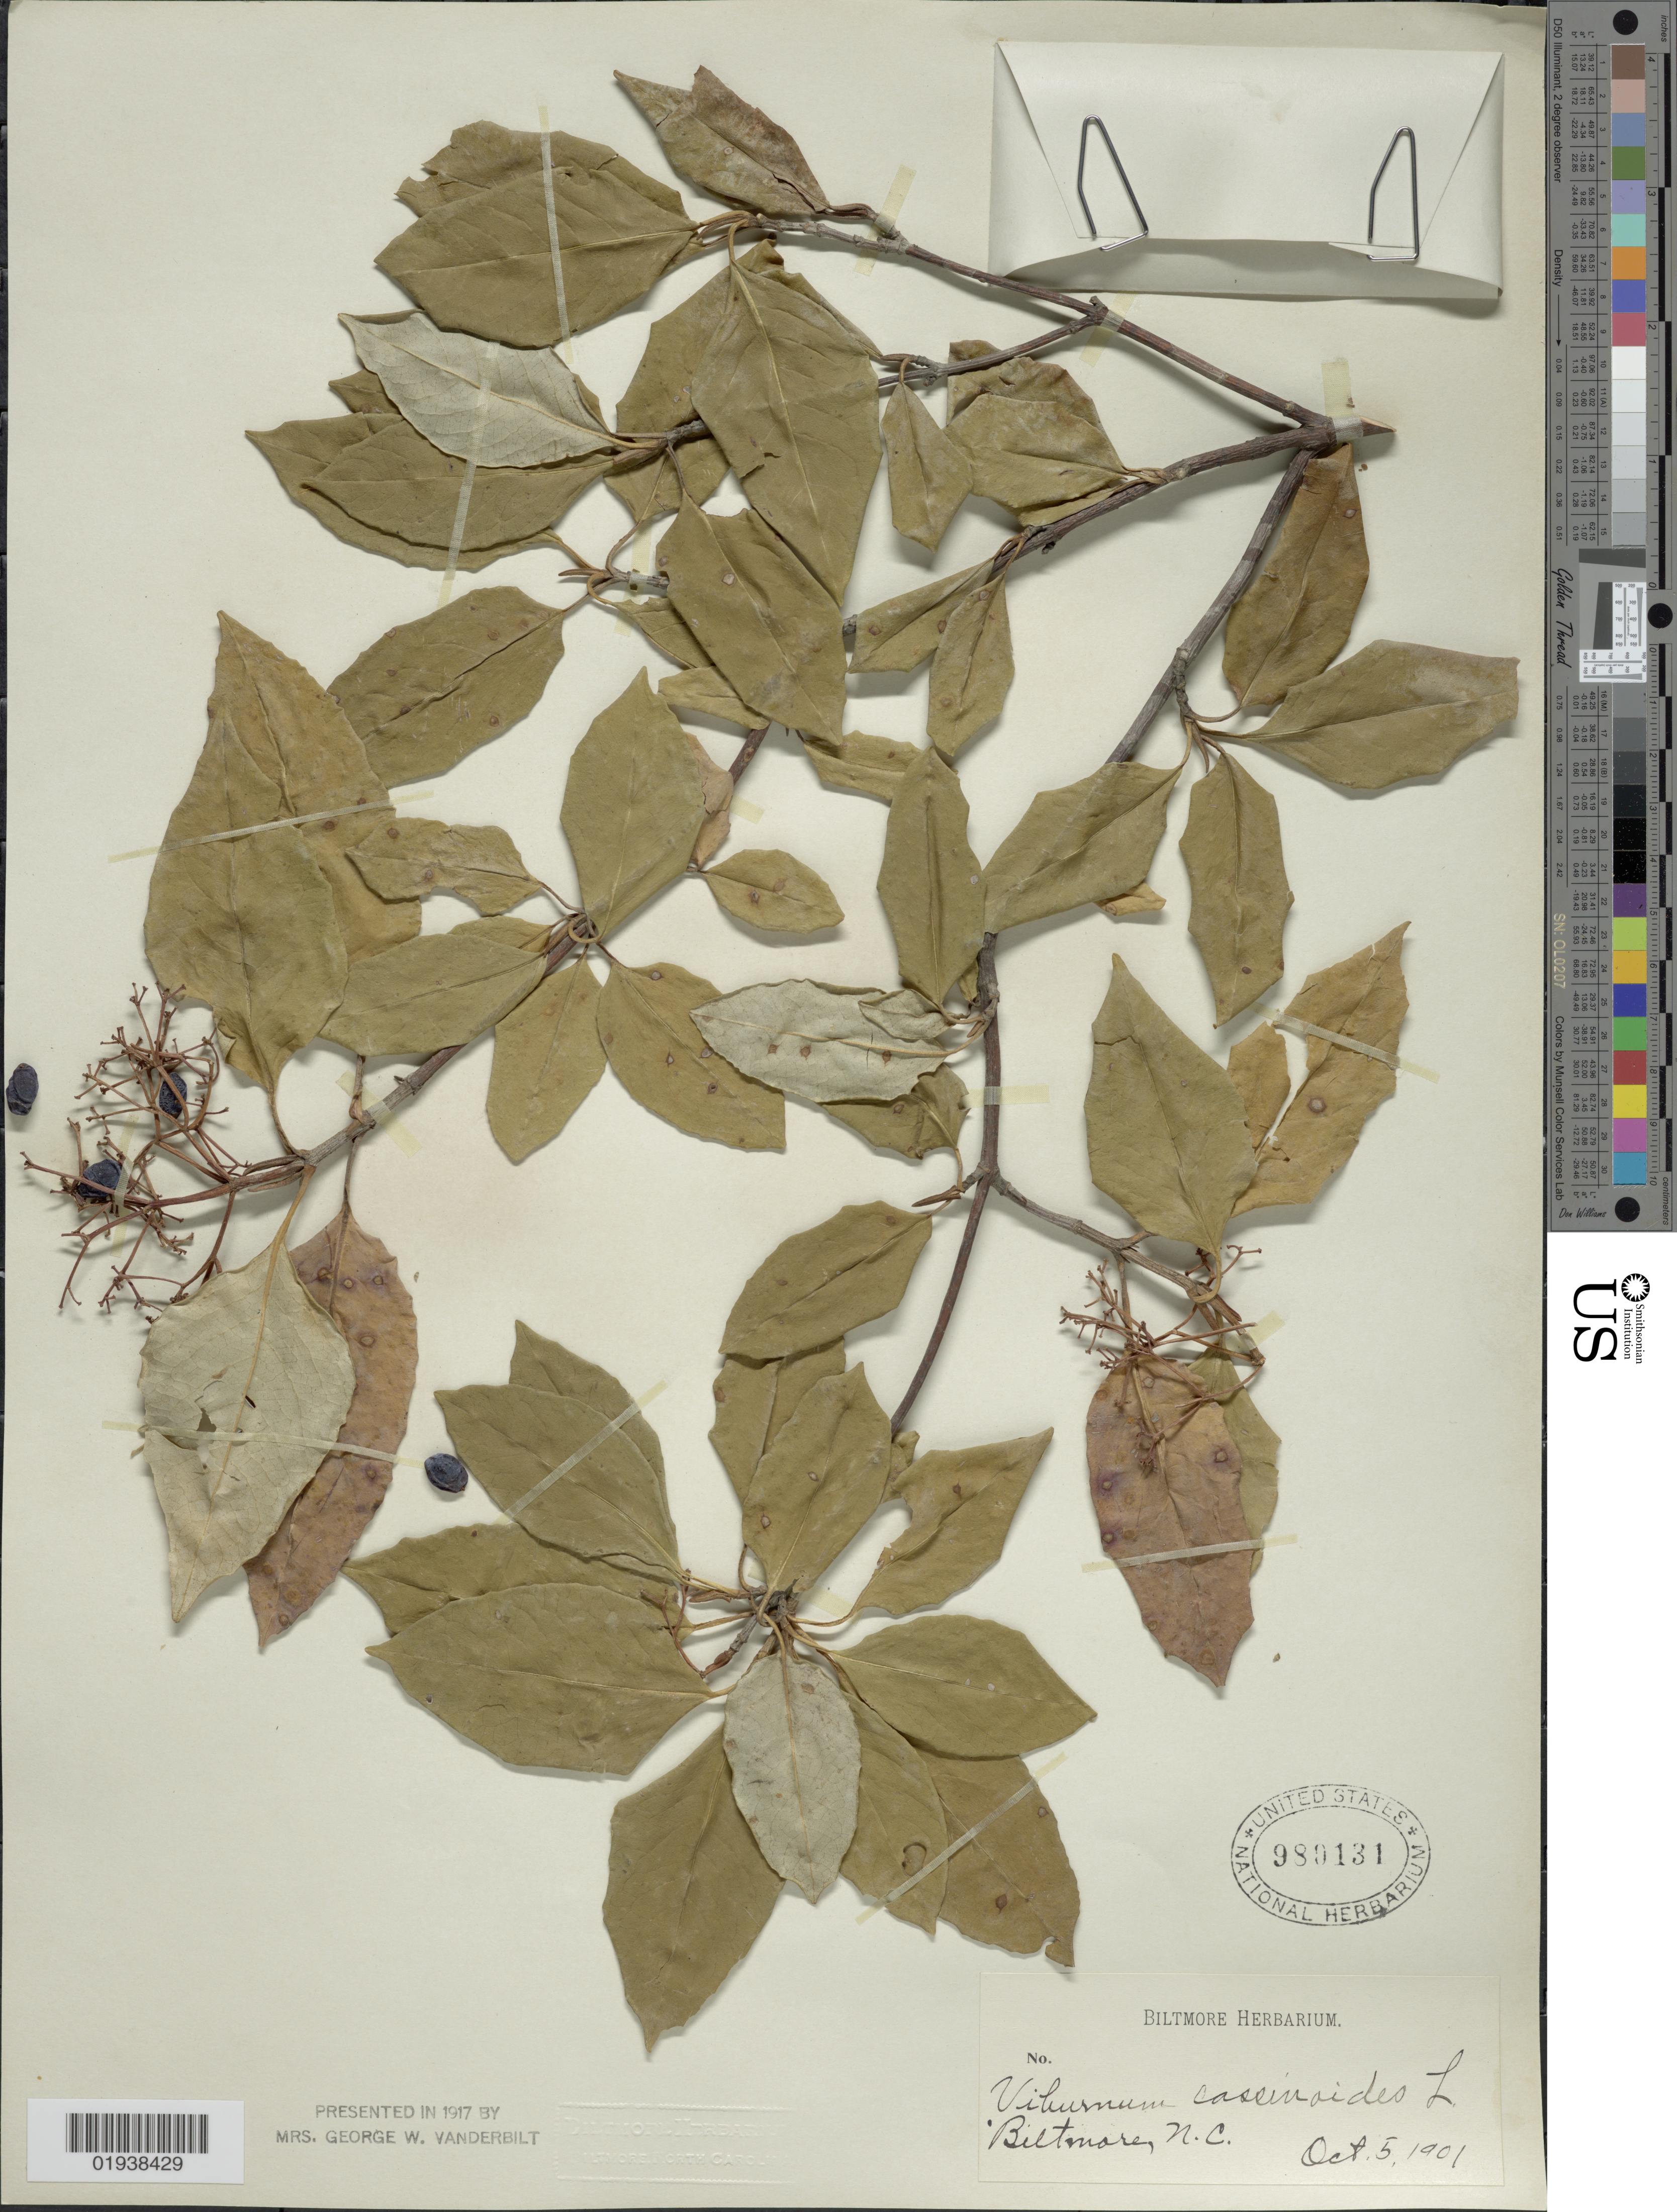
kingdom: Plantae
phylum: Tracheophyta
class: Magnoliopsida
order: Dipsacales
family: Viburnaceae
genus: Viburnum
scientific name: Viburnum cassinoides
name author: L.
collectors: ex herb. Biltmore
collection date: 1901-10-05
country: United States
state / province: North Carolina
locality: Biltmore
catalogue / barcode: US 980131